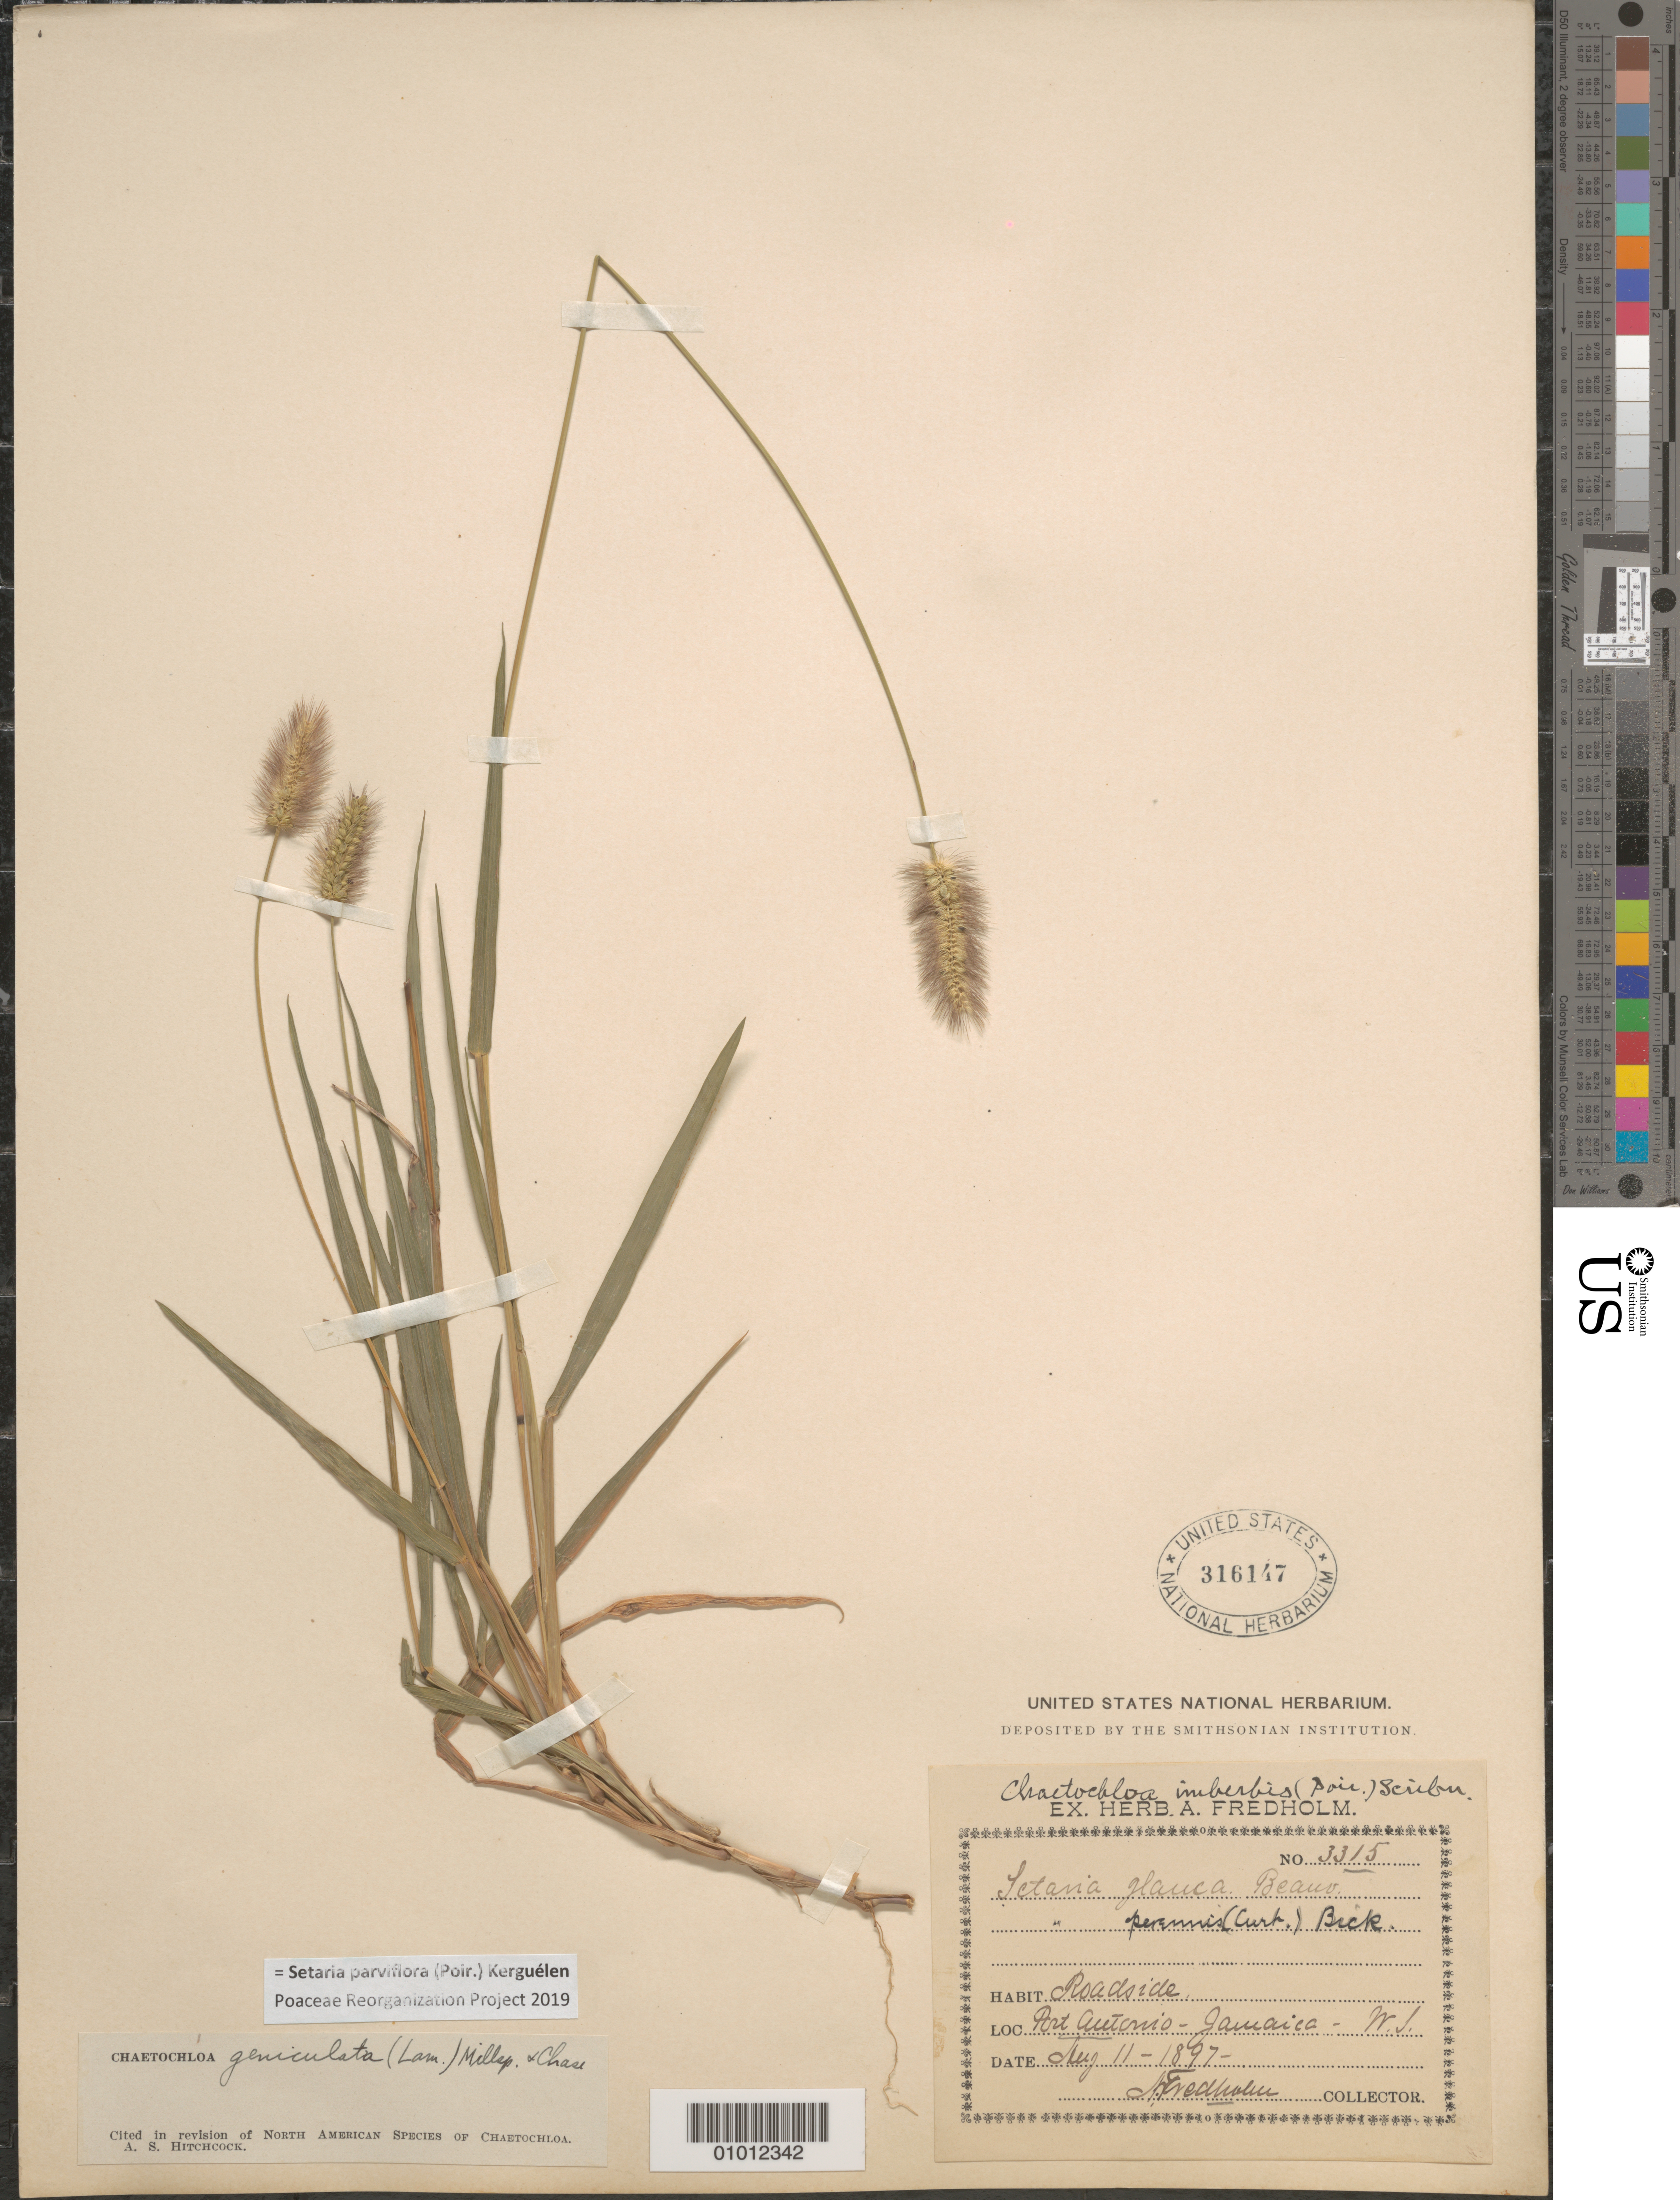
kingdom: Plantae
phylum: Tracheophyta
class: Liliopsida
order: Poales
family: Poaceae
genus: Setaria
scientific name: Setaria parviflora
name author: (Poir.) Kerguélen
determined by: Poaceae Reorganization Project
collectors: A. Fredholm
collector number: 3315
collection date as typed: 11 Aug 1897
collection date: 1897-08-11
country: Jamaica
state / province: Portland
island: Jamaica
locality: Port Autonio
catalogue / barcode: US 316147